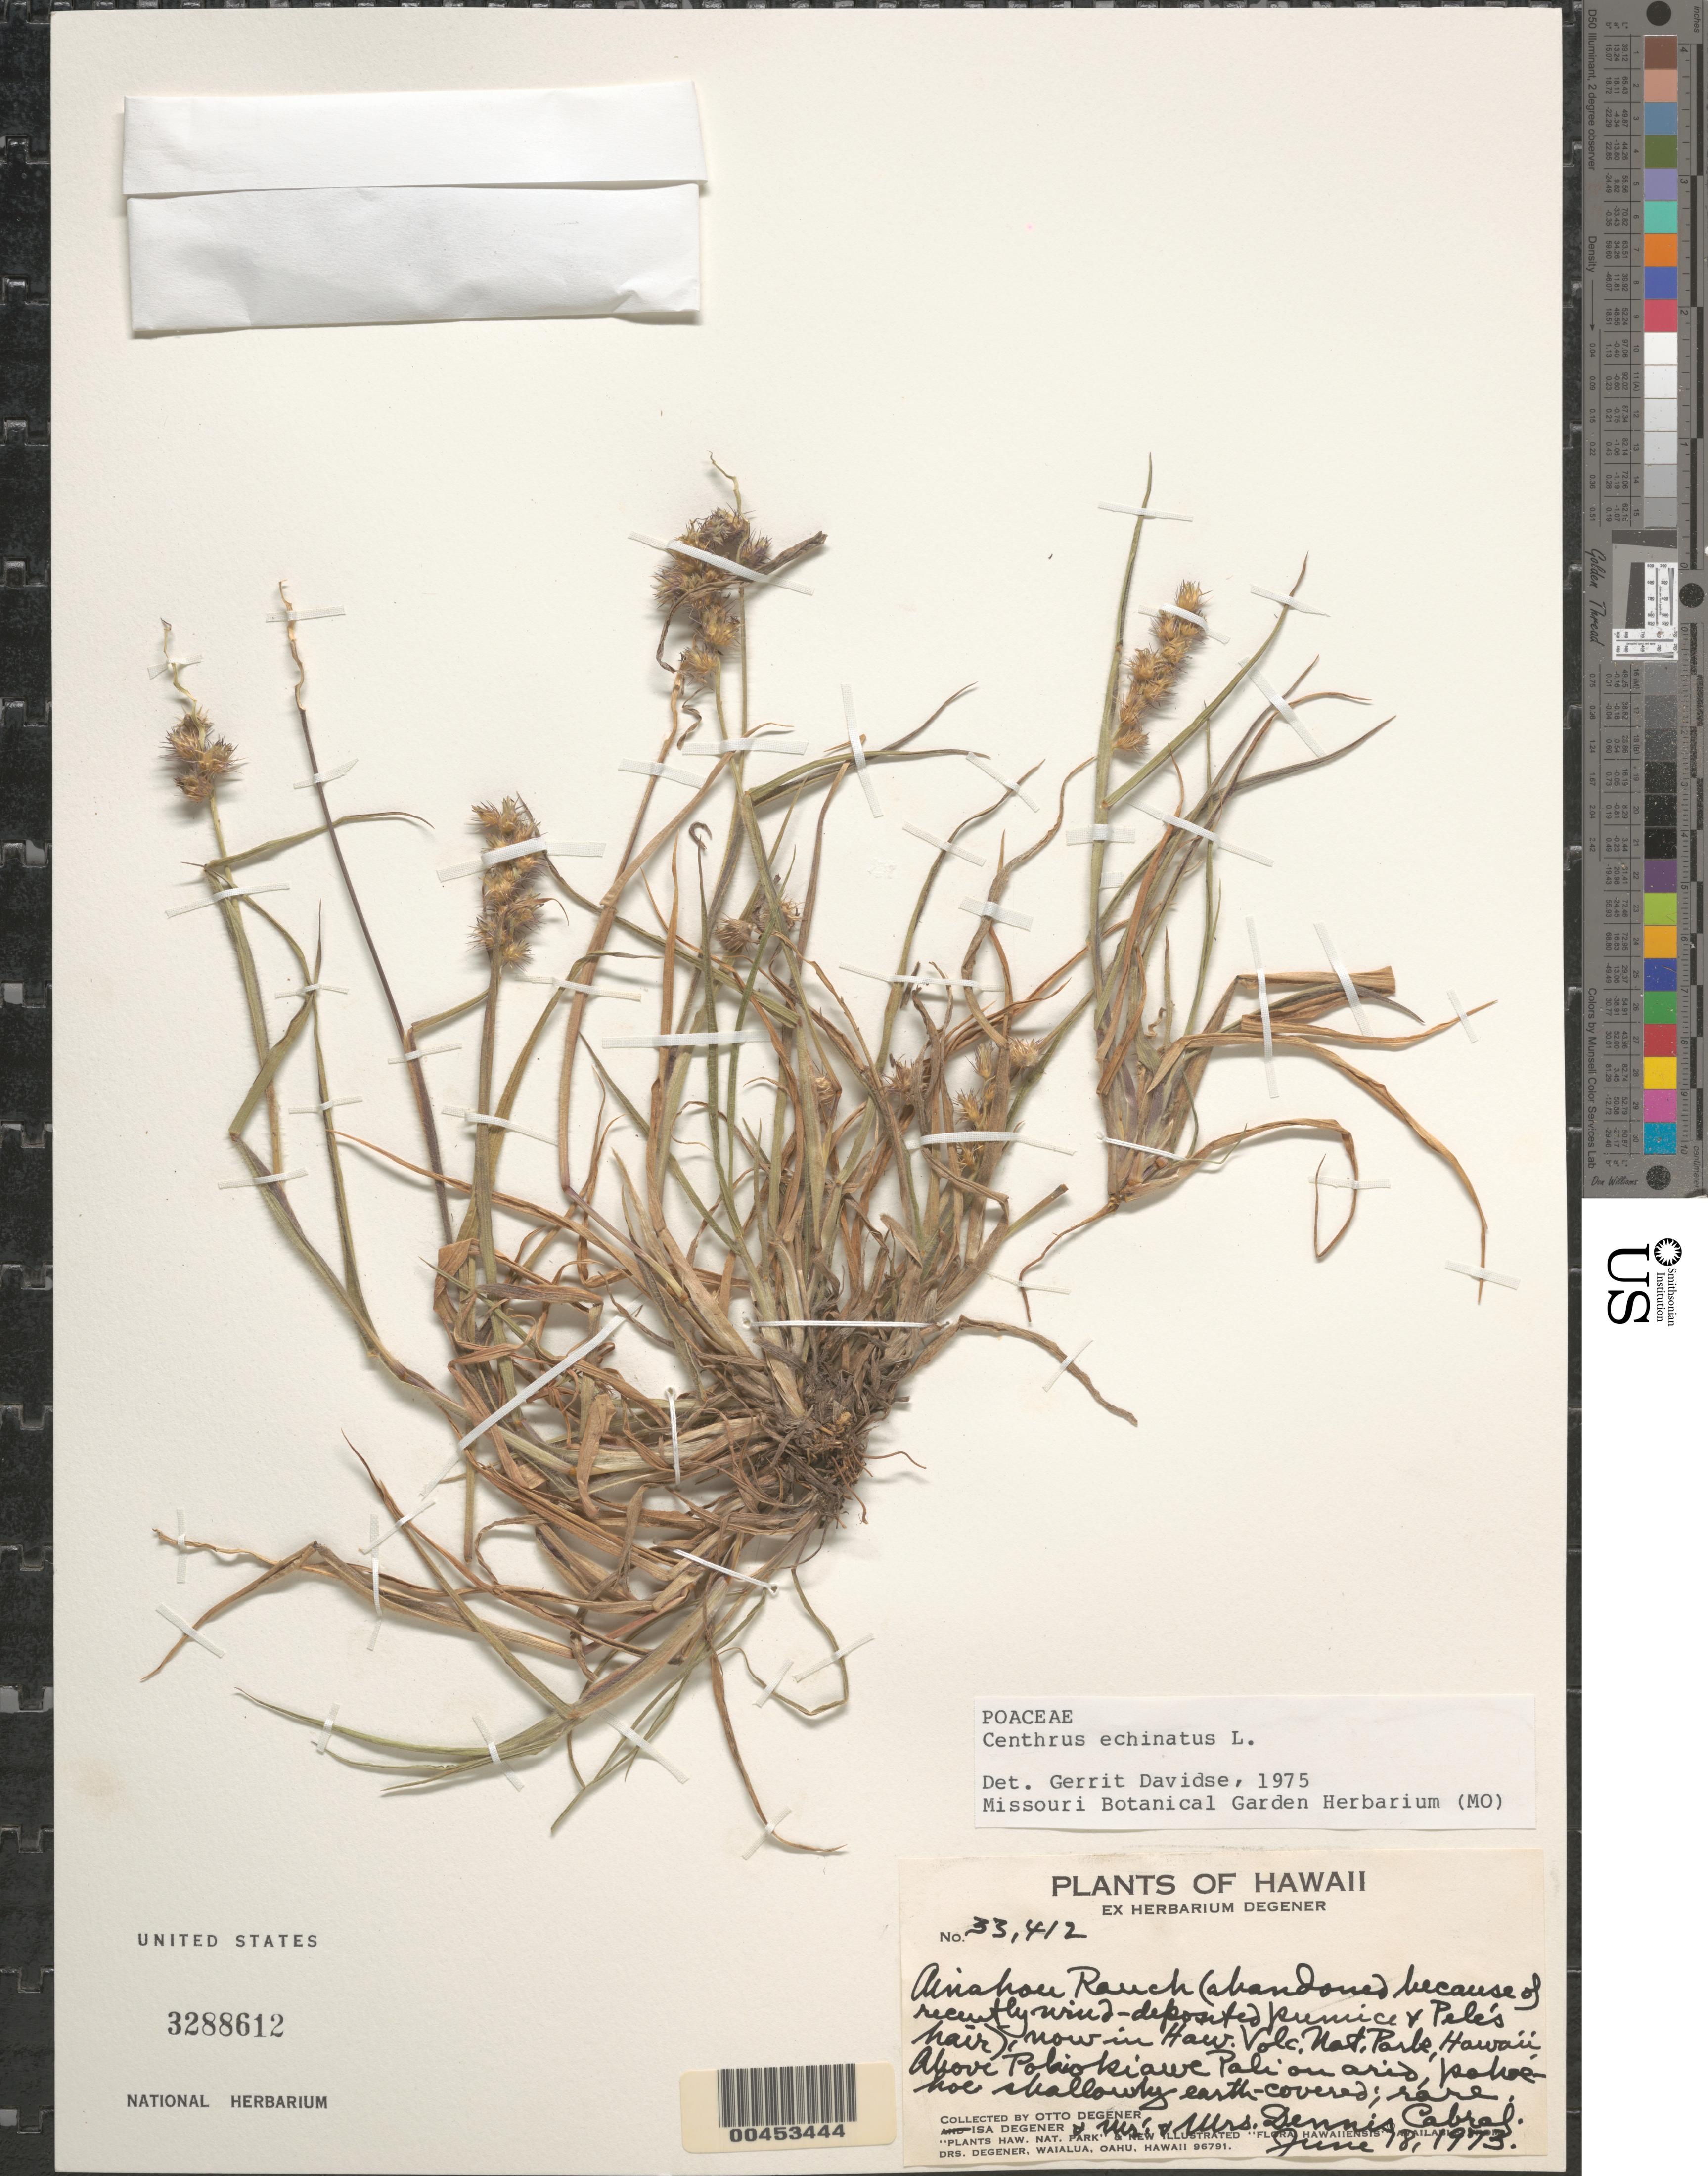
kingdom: Plantae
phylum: Tracheophyta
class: Liliopsida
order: Poales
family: Poaceae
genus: Cenchrus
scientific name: Cenchrus echinatus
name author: L.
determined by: Davidse, Gerrit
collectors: O. Degener, I. Degener, D. Cabral & Cabral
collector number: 33412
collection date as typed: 18 Jun 1973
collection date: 1973-06-18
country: United States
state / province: Hawaii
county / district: Hawaii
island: Hawaii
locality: Ainahou ranch, now in Haw. Volc. Nat Park, above Pokiokiawe Pali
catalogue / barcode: US 3288612